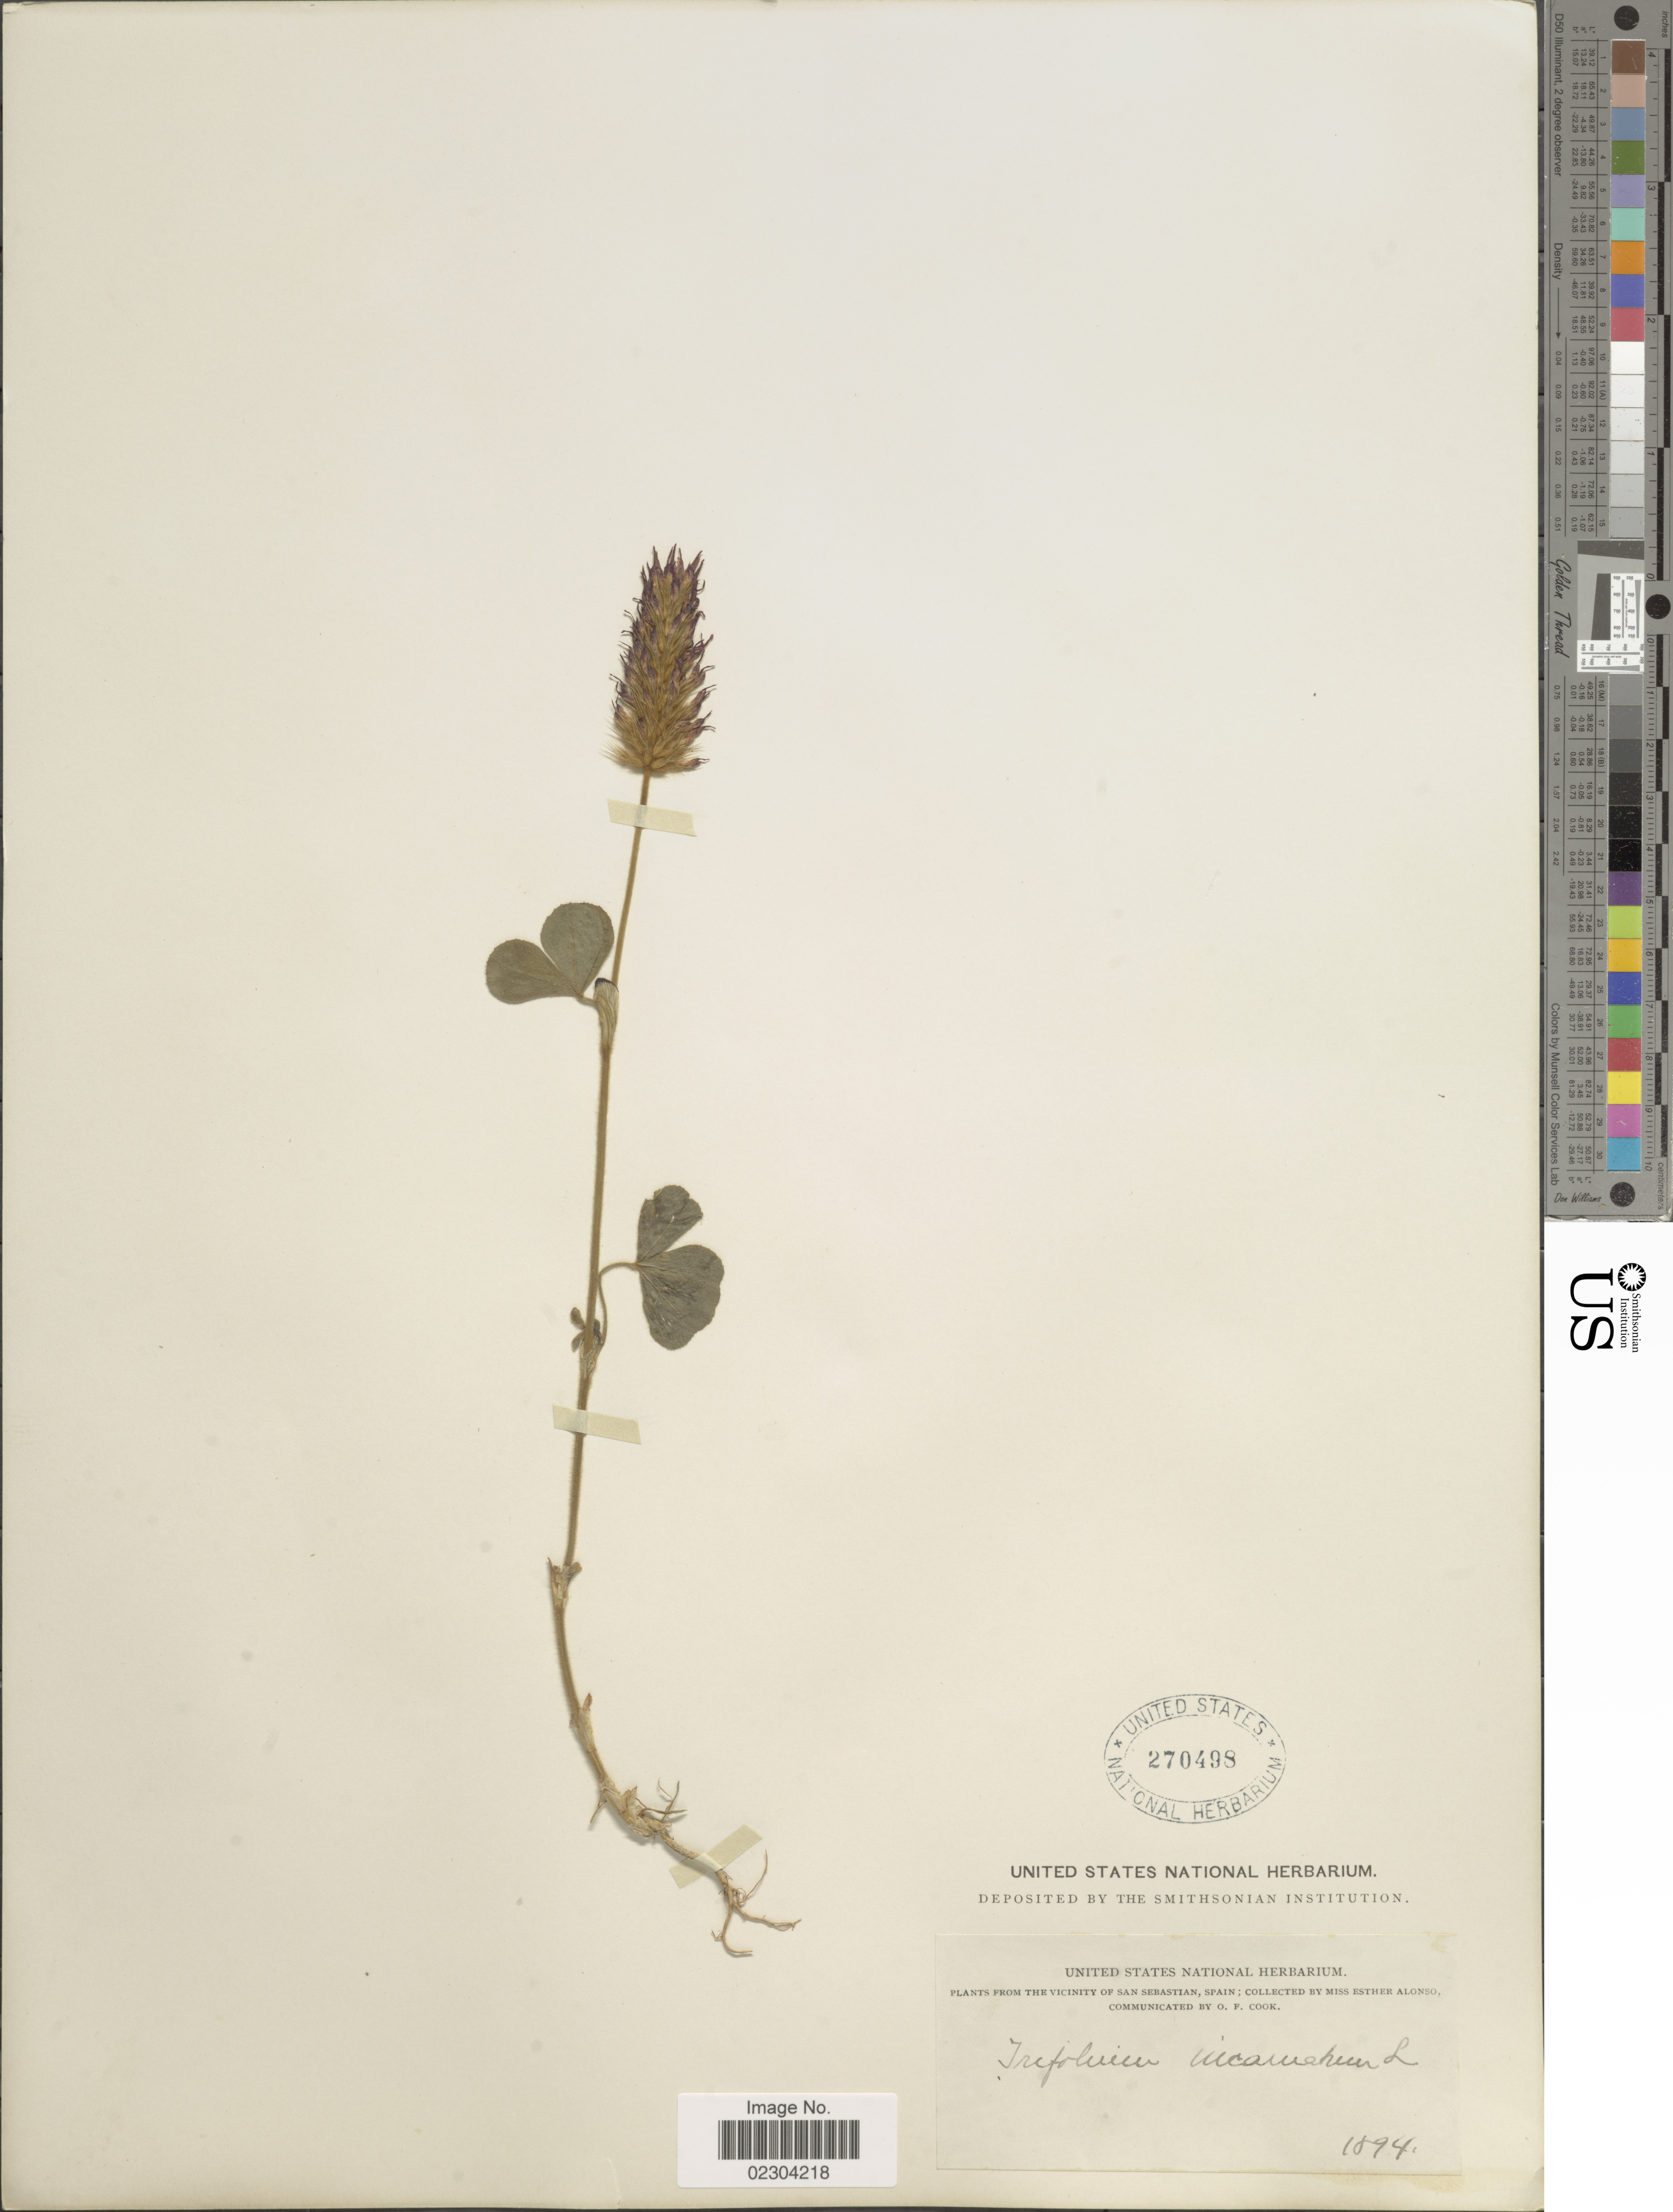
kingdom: Plantae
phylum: Tracheophyta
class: Magnoliopsida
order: Fabales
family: Fabaceae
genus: Trifolium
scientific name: Trifolium incarnatum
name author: L.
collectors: E. Alonso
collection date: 1894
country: Spain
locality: San Sebastian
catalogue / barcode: US 270498